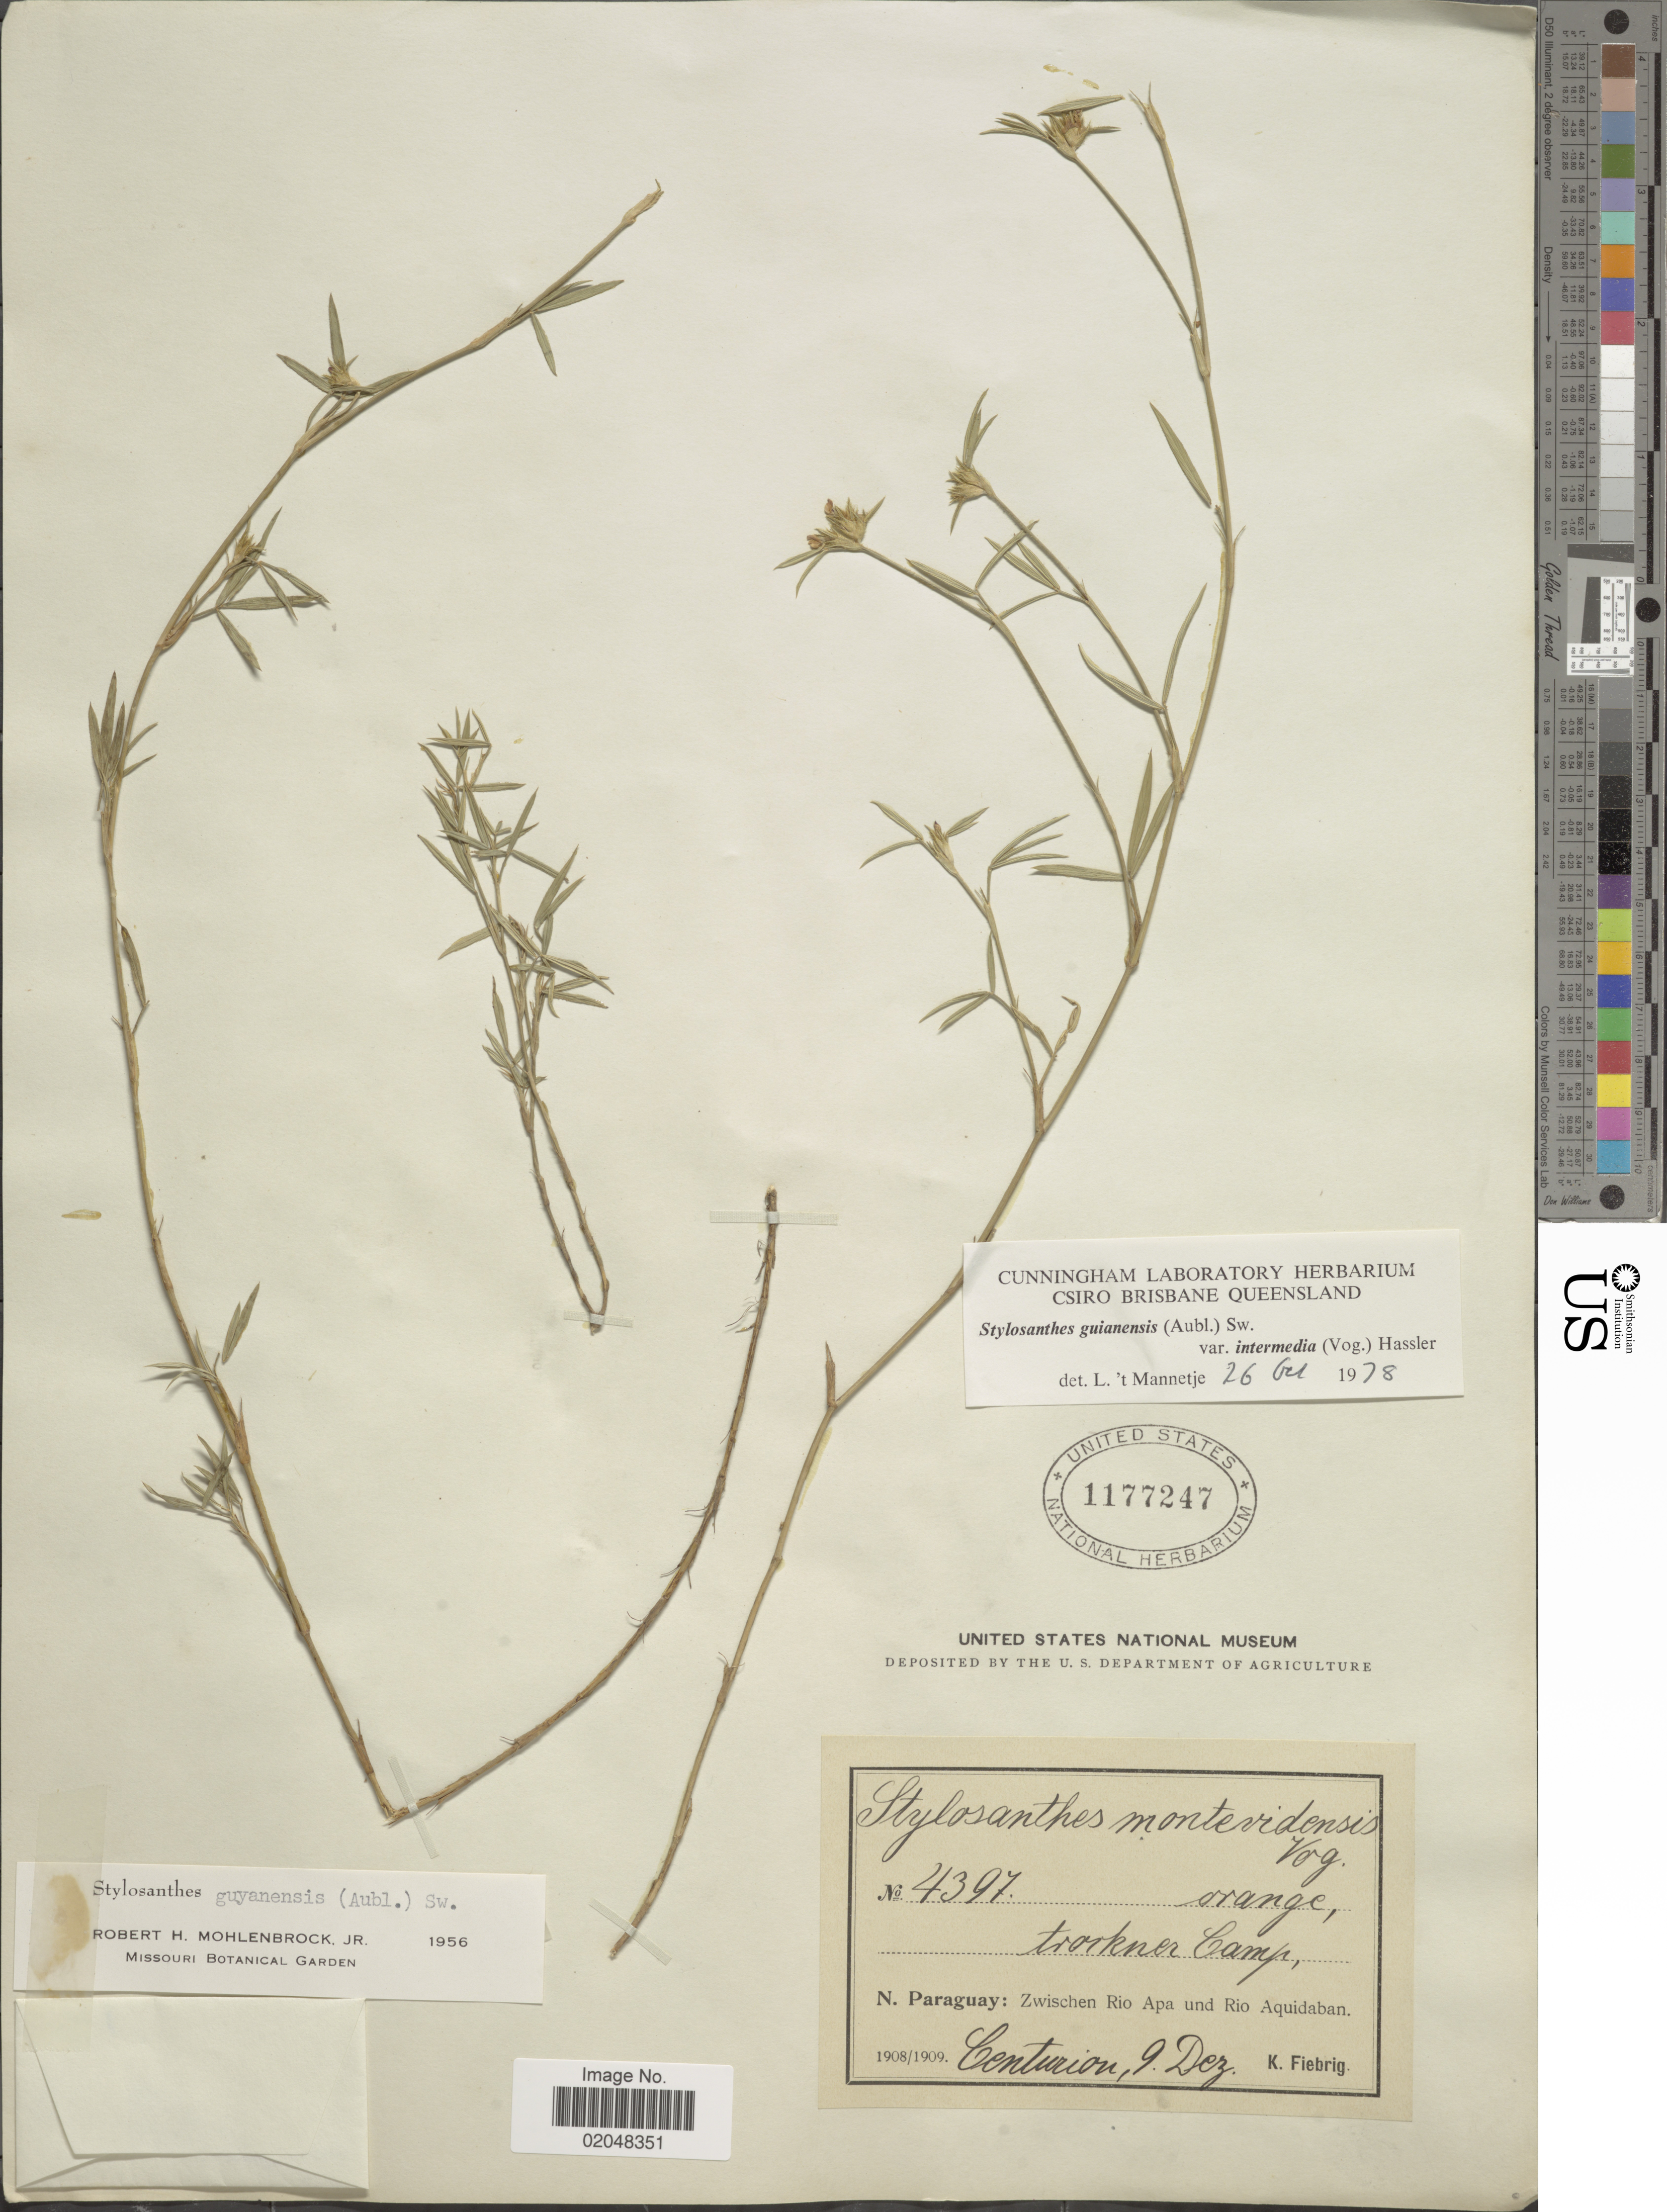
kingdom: Plantae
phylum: Tracheophyta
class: Magnoliopsida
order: Fabales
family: Fabaceae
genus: Stylosanthes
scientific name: Stylosanthes guianensis var. intermedia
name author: (Vogel) Hassl.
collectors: K. Fiebrig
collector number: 4397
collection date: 1908/1909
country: Paraguay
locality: N. Paraguay: Zwischen Rio Apa und Rio Aquidaban, trokner Camp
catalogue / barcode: US 1177247